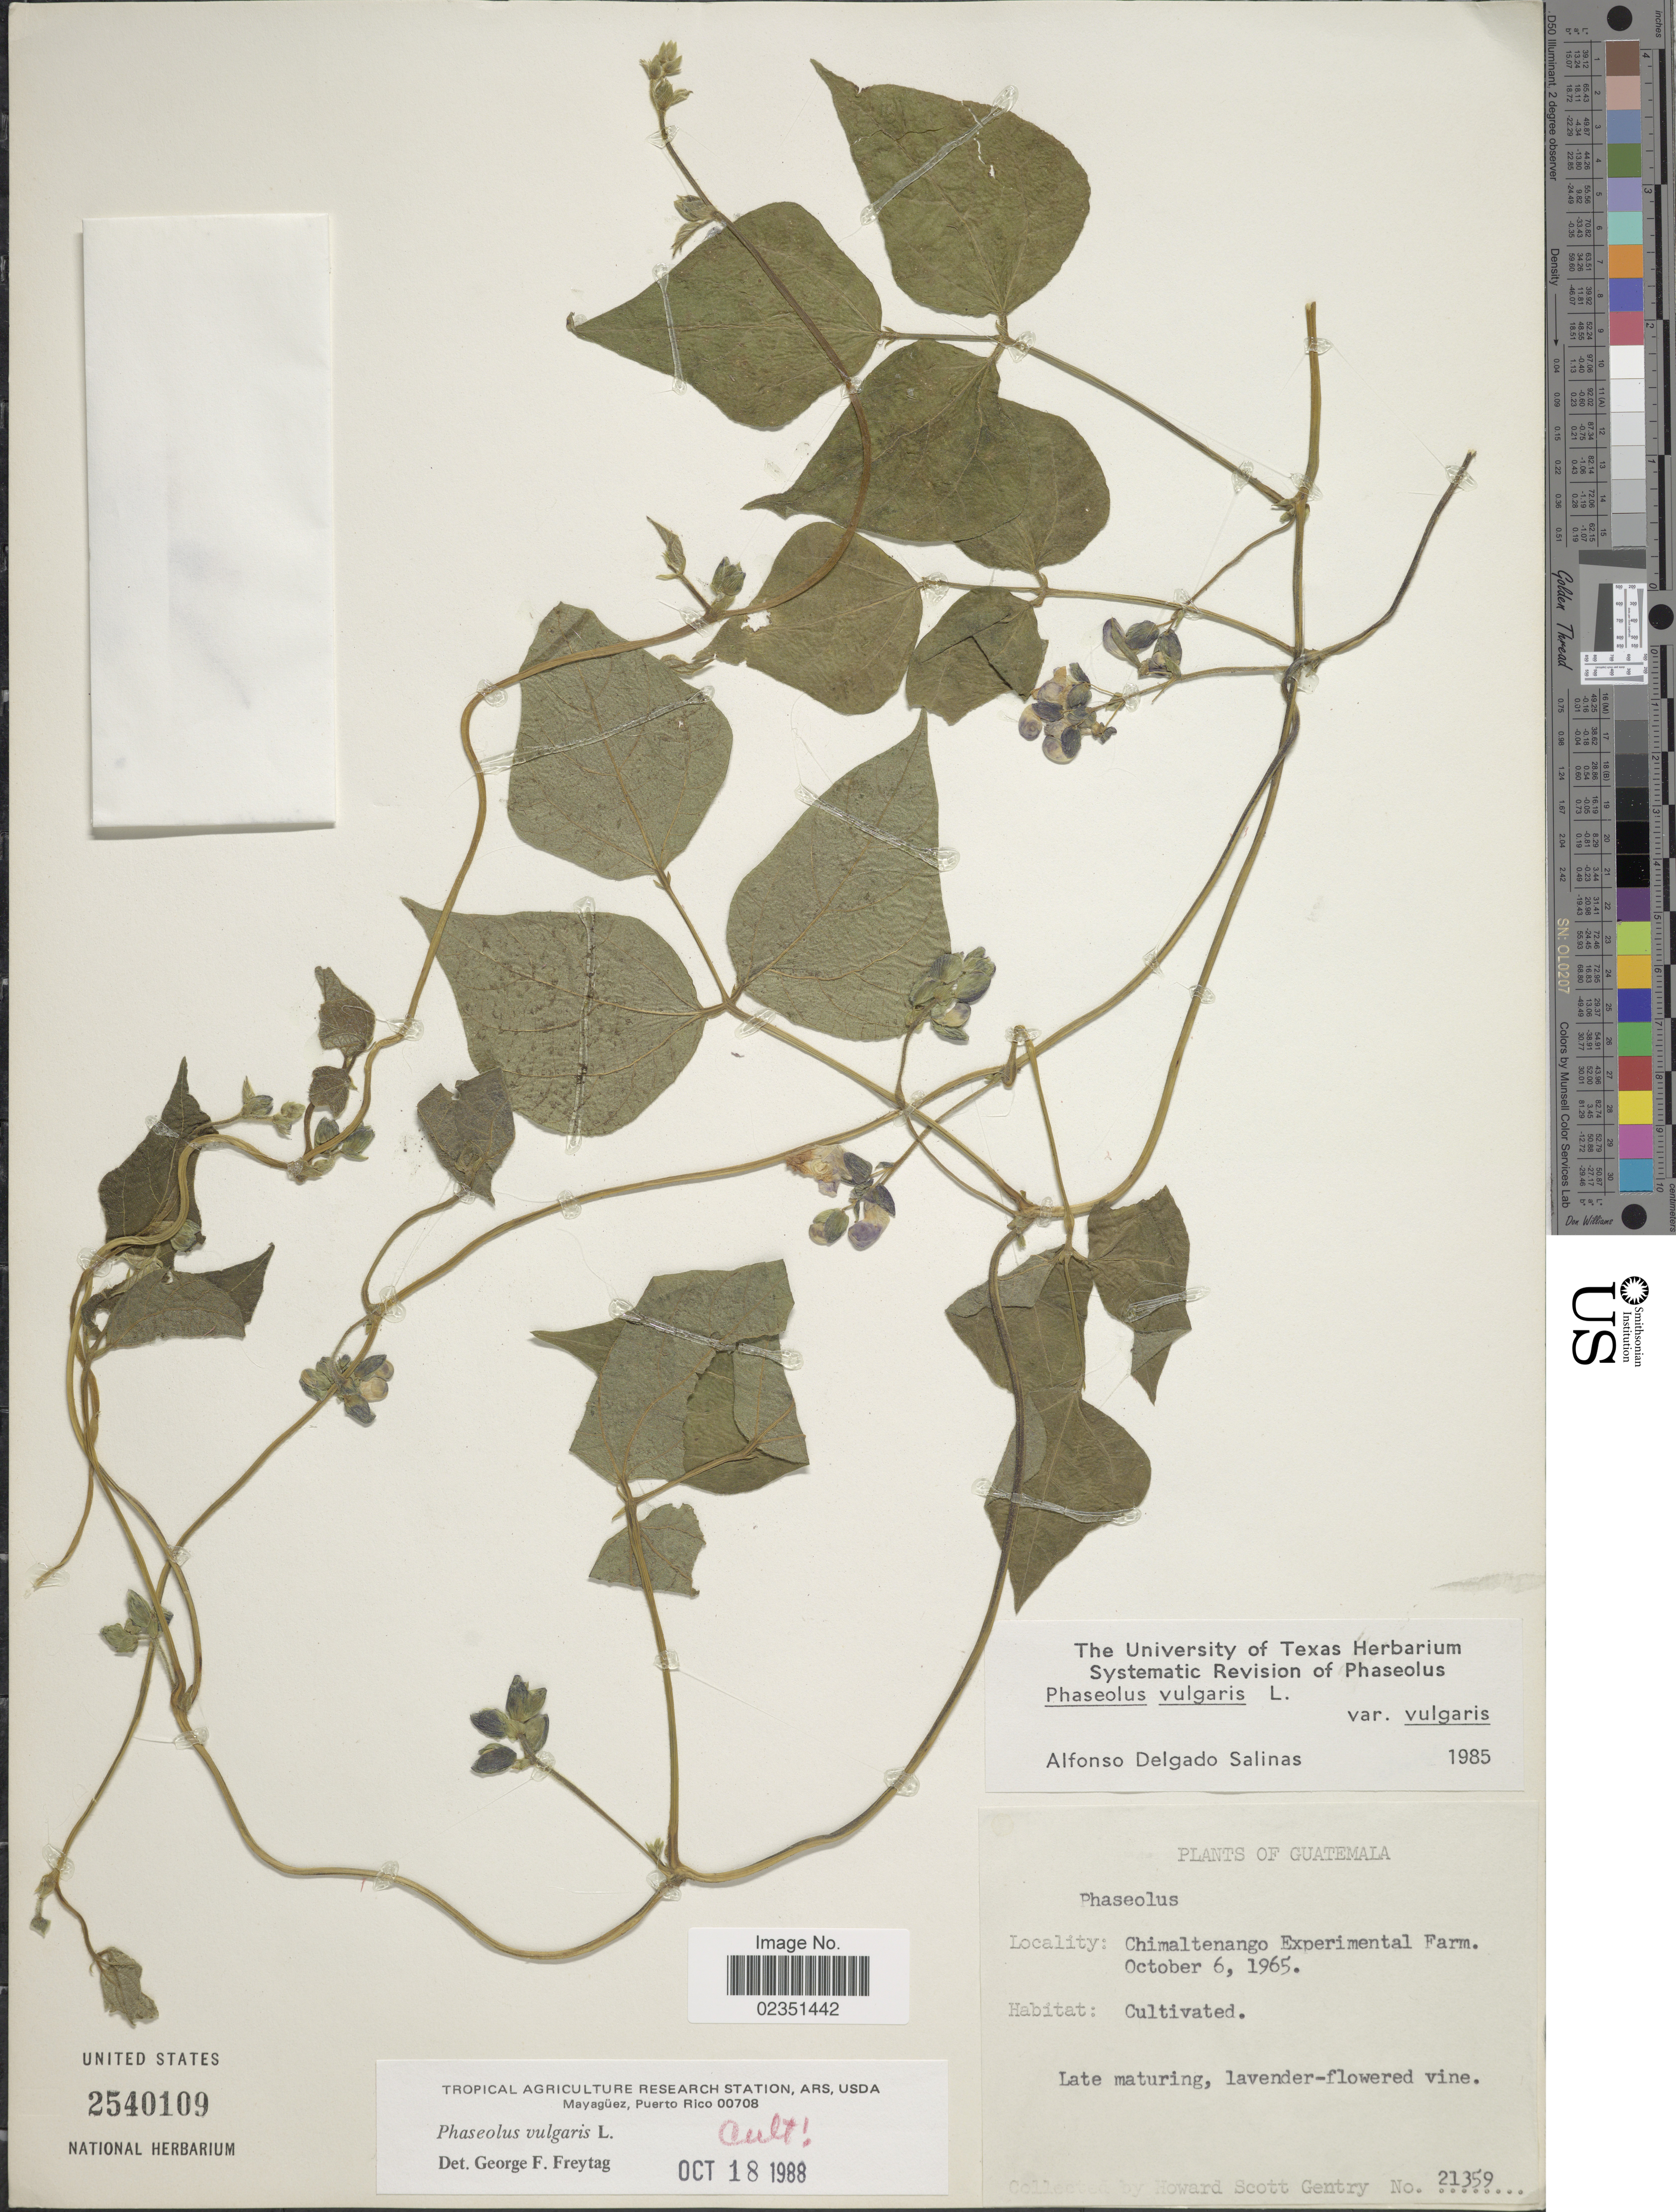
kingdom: Plantae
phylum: Tracheophyta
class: Magnoliopsida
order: Fabales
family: Fabaceae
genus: Phaseolus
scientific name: Phaseolus vulgaris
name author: L.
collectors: H. S. Gentry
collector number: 21359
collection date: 1965-10-06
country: Guatemala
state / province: Chimaltenango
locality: Experimental Farm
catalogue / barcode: US 2540109